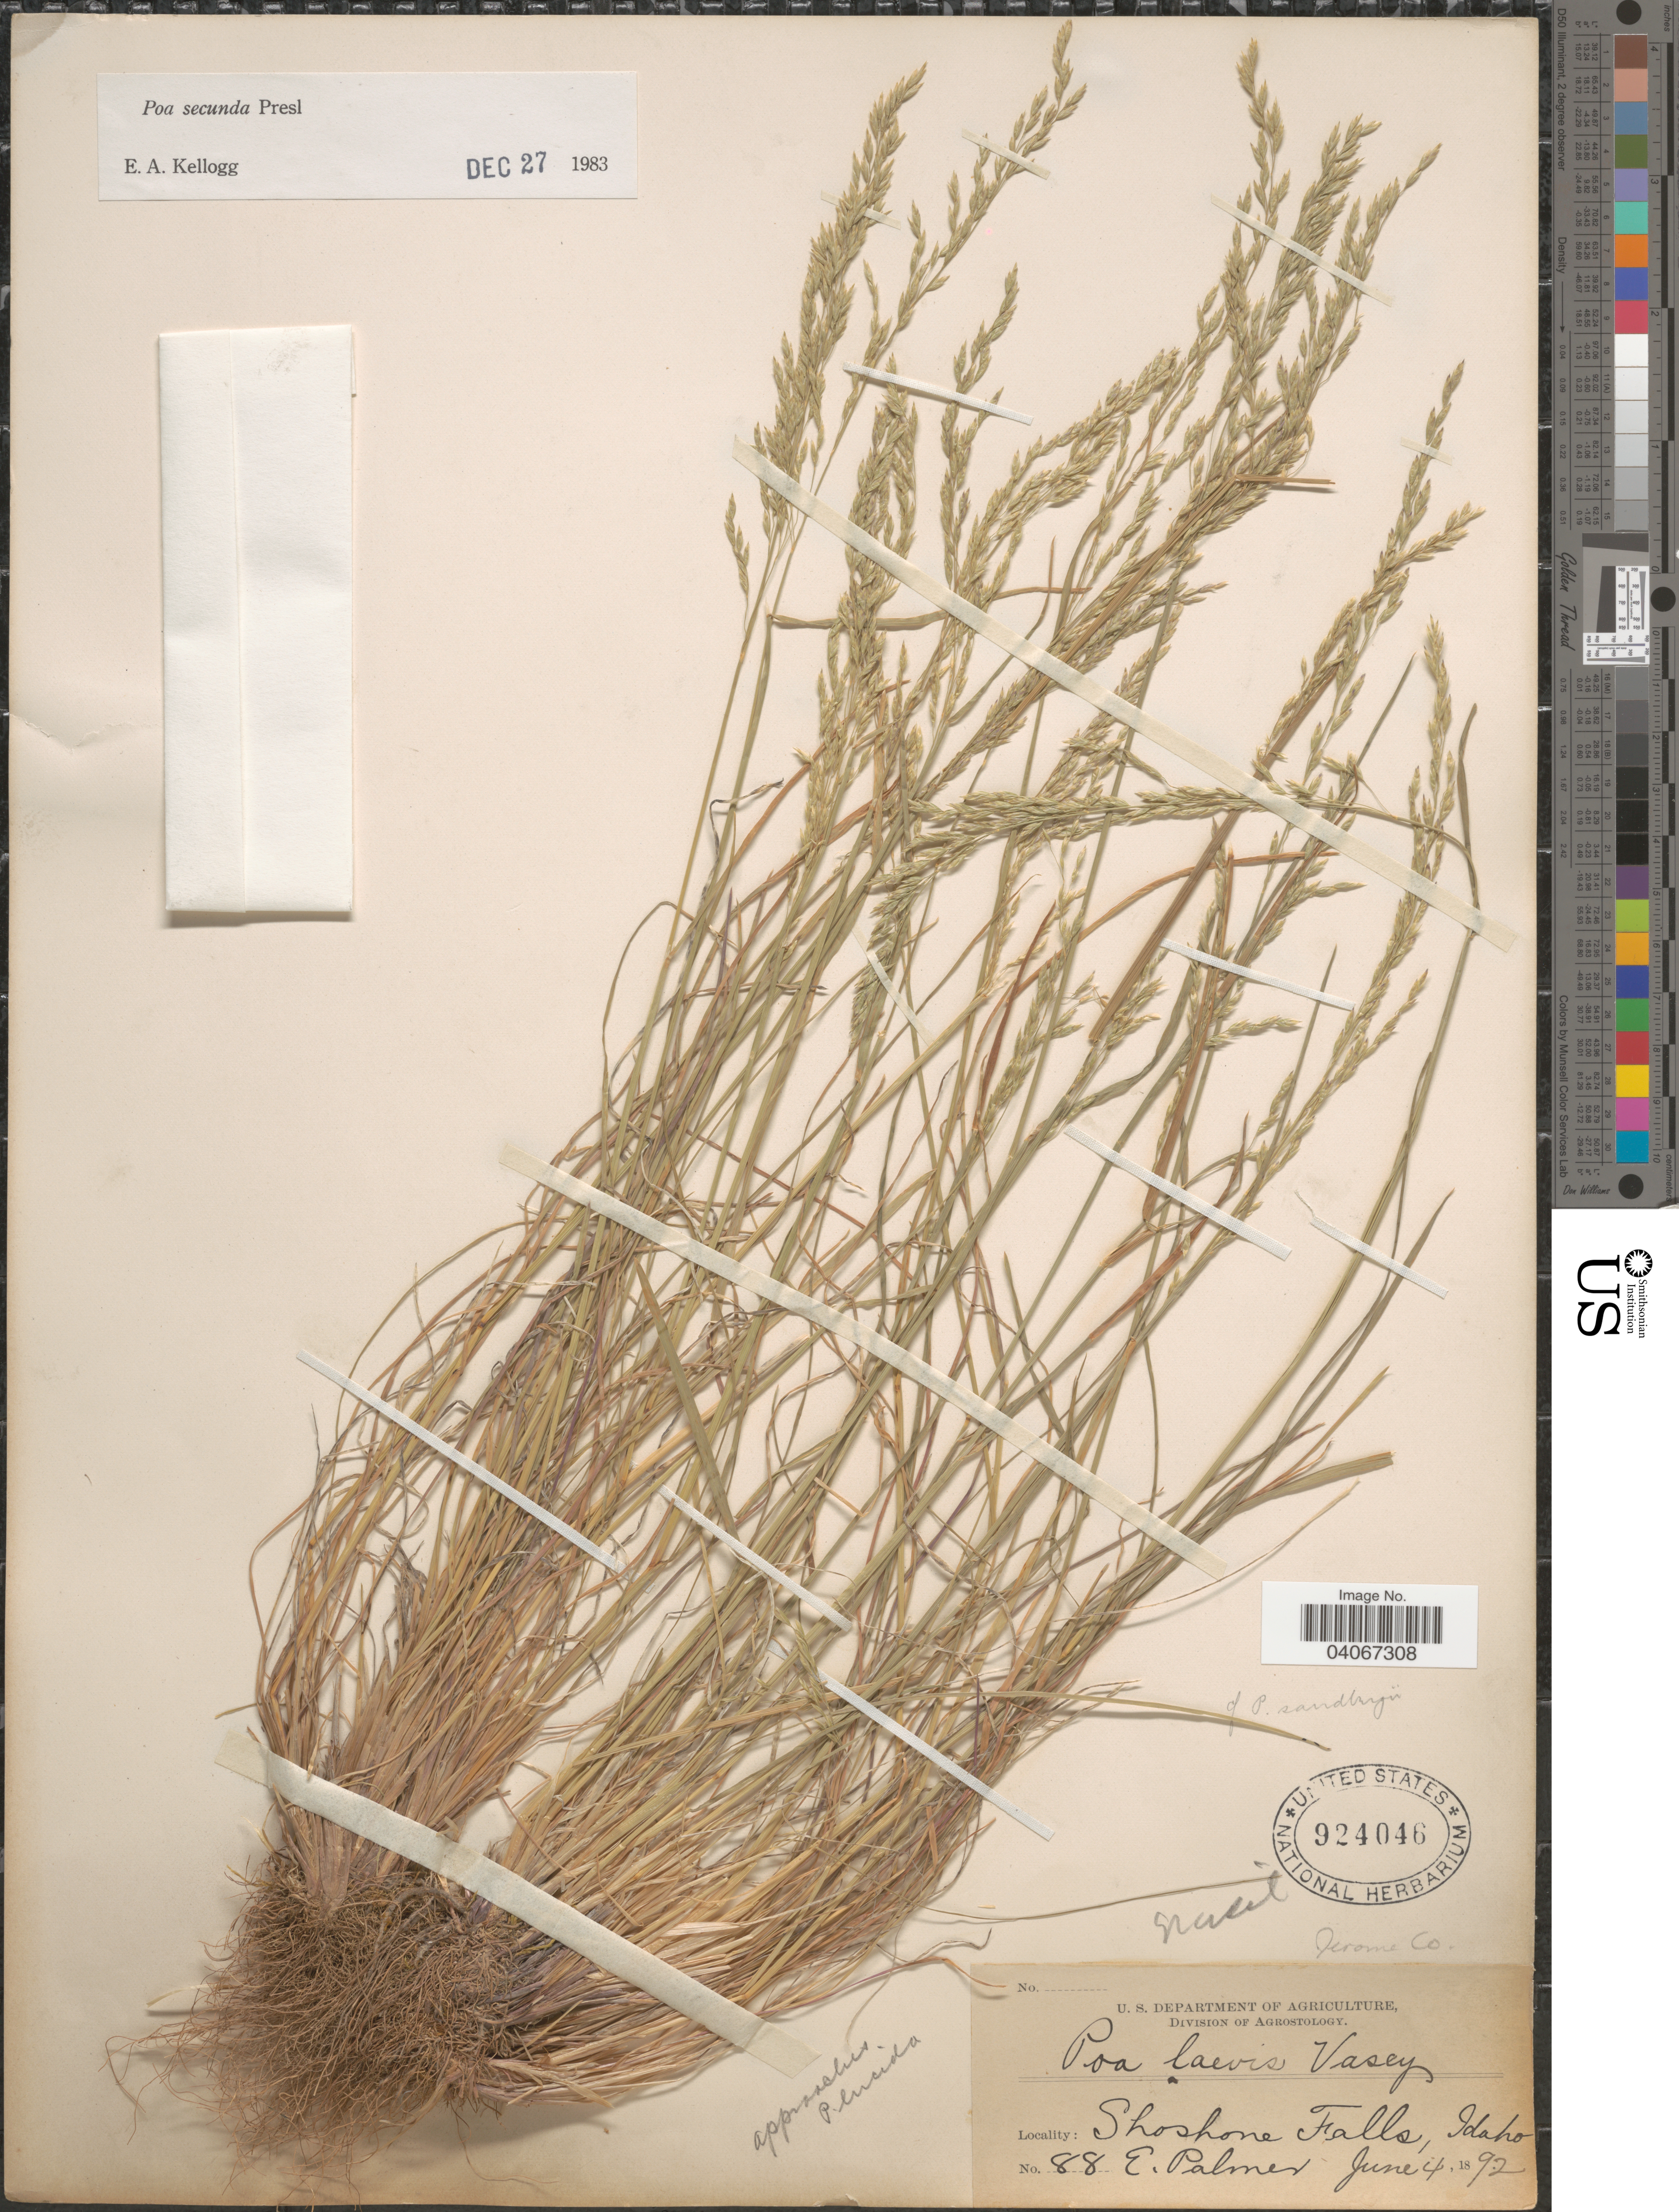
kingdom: Plantae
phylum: Tracheophyta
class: Liliopsida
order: Poales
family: Poaceae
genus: Poa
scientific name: Poa secunda subsp. secunda var. secunda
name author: J. Presl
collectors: E. Palmer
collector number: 88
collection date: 1892-06-04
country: United States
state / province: Idaho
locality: Jerome Co. Shoshone Falls.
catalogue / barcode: US 924046